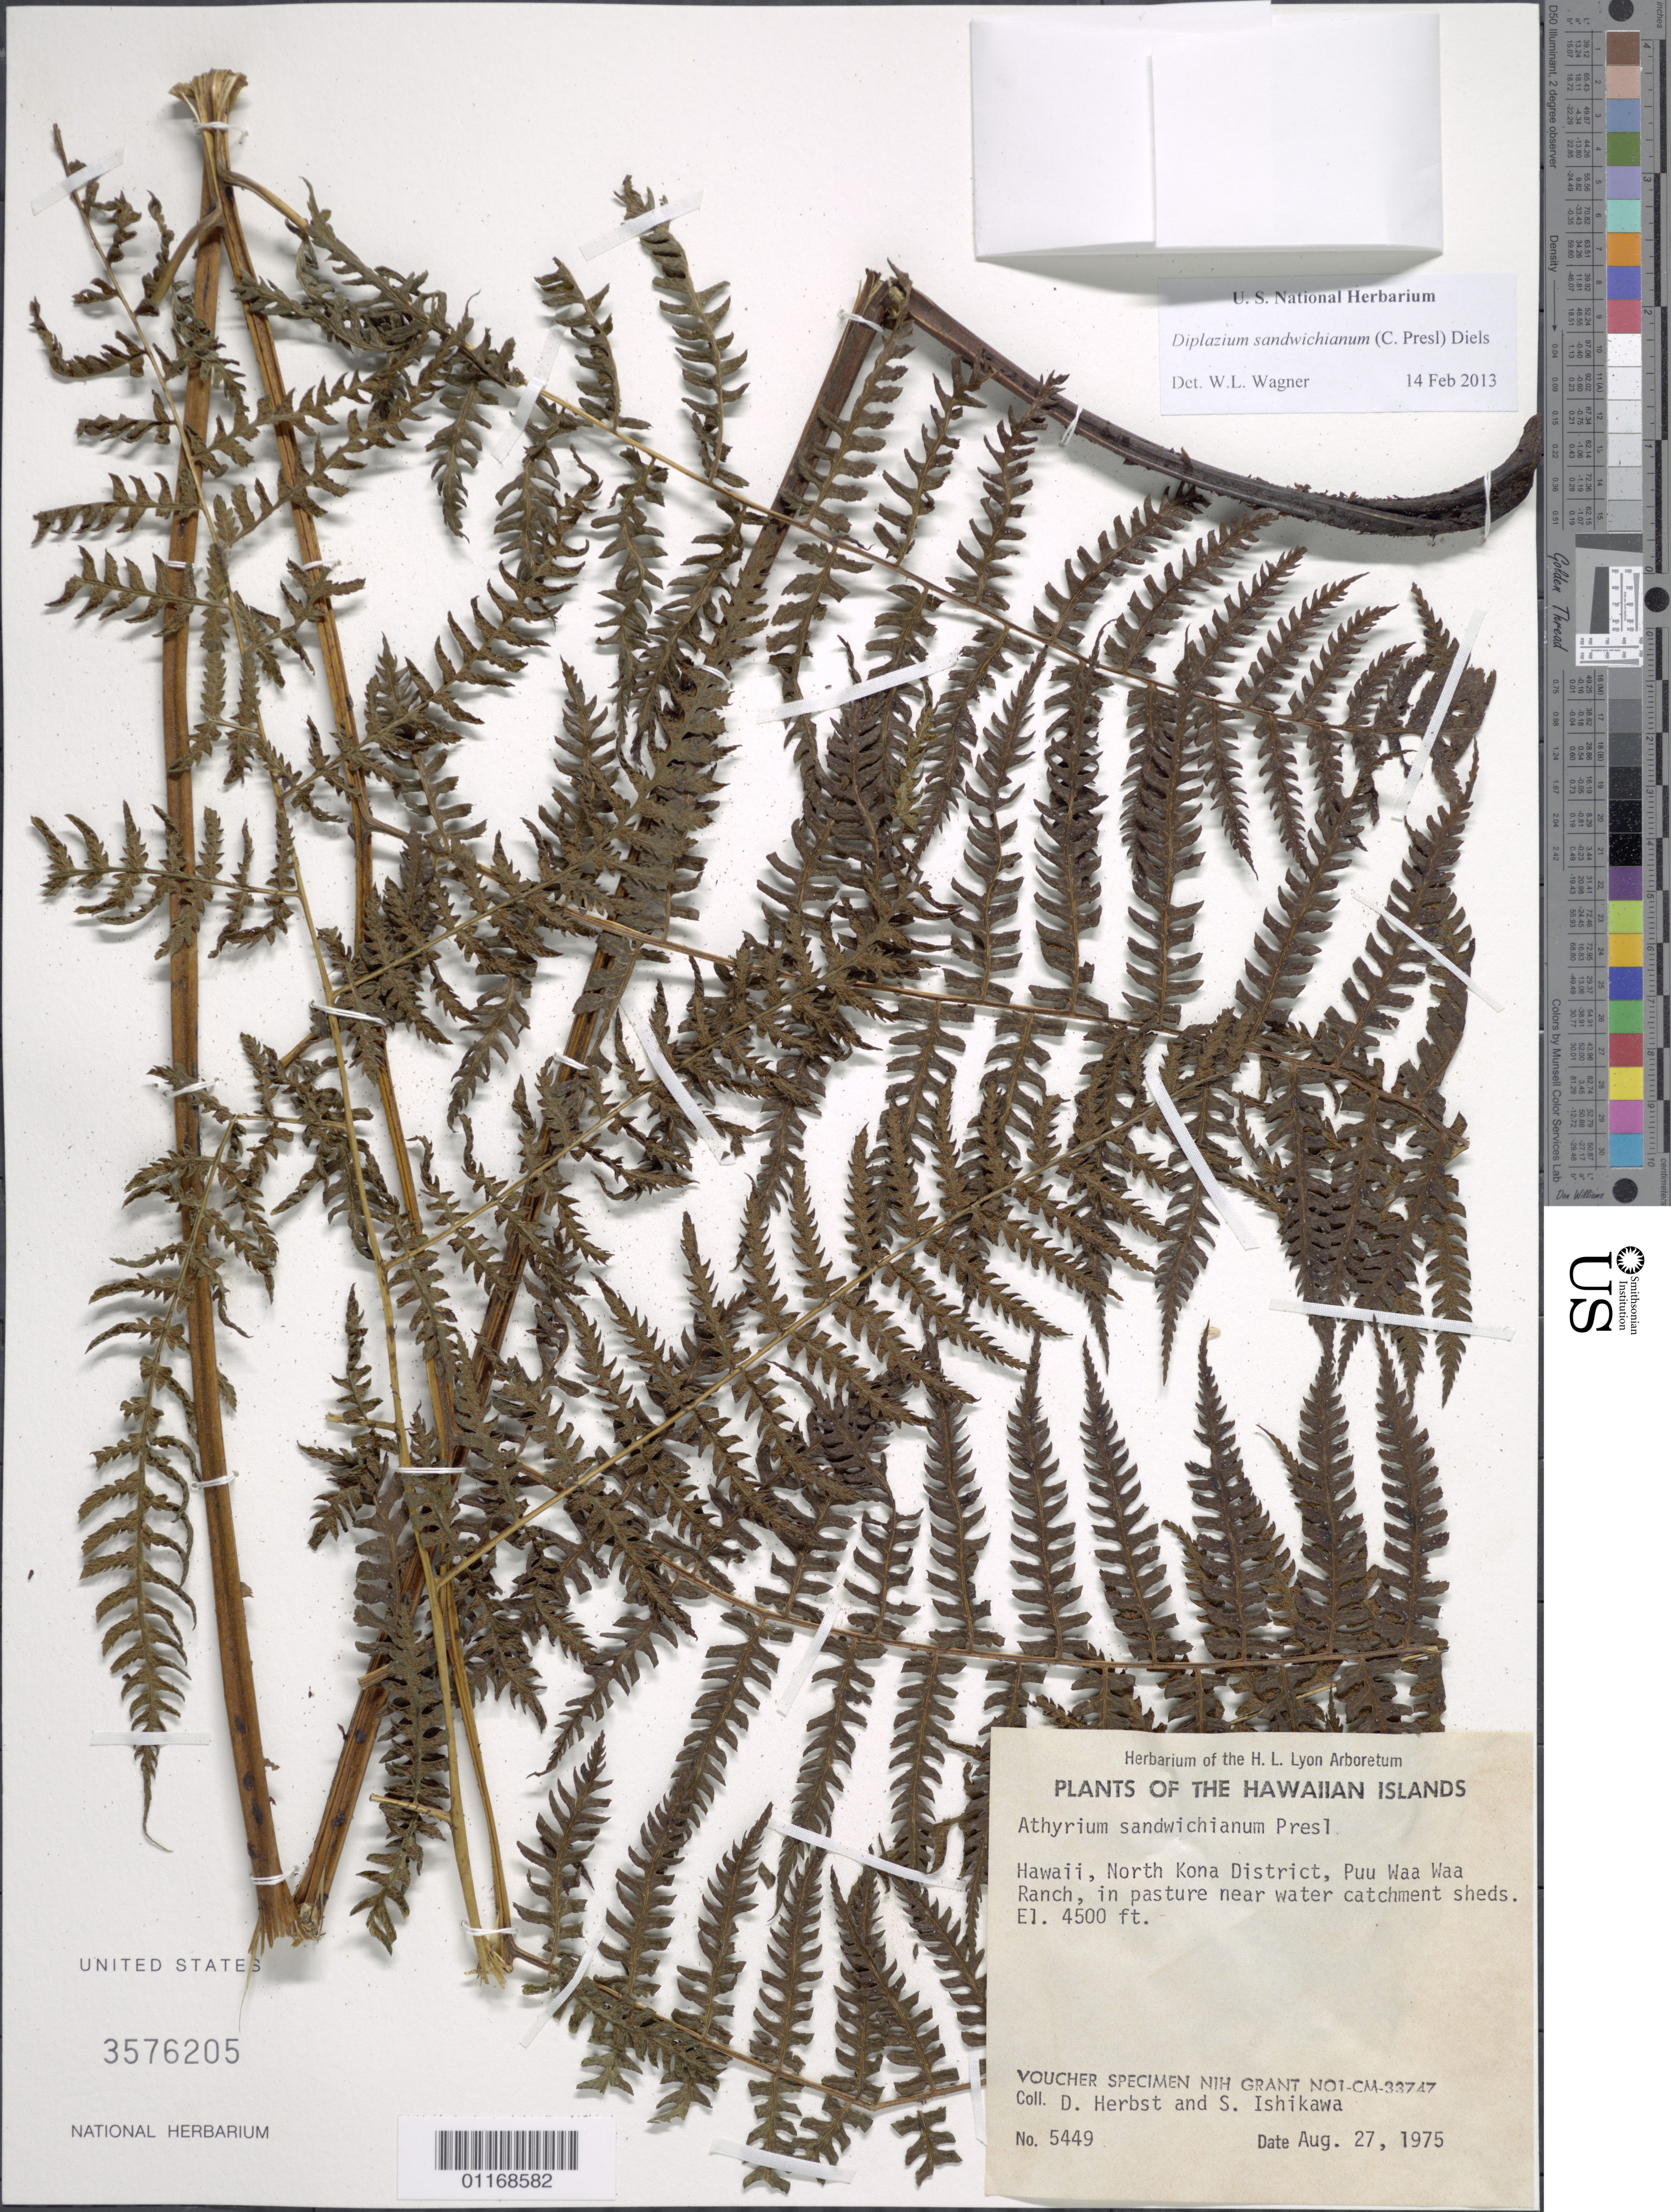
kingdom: Plantae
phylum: Tracheophyta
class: Polypodiopsida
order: Polypodiales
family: Athyriaceae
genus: Diplazium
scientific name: Diplazium sandwichianum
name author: (C. Presl) Diels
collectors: D. R. Herbst & S. Ishikawa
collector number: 5449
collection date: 1975-08-27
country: United States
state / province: Hawaii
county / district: Hawaii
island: Hawaii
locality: North Kona District, Pu'u Waa Waa Ranch, in pasture near water catchment sheds.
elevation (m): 1372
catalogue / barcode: US 3576205